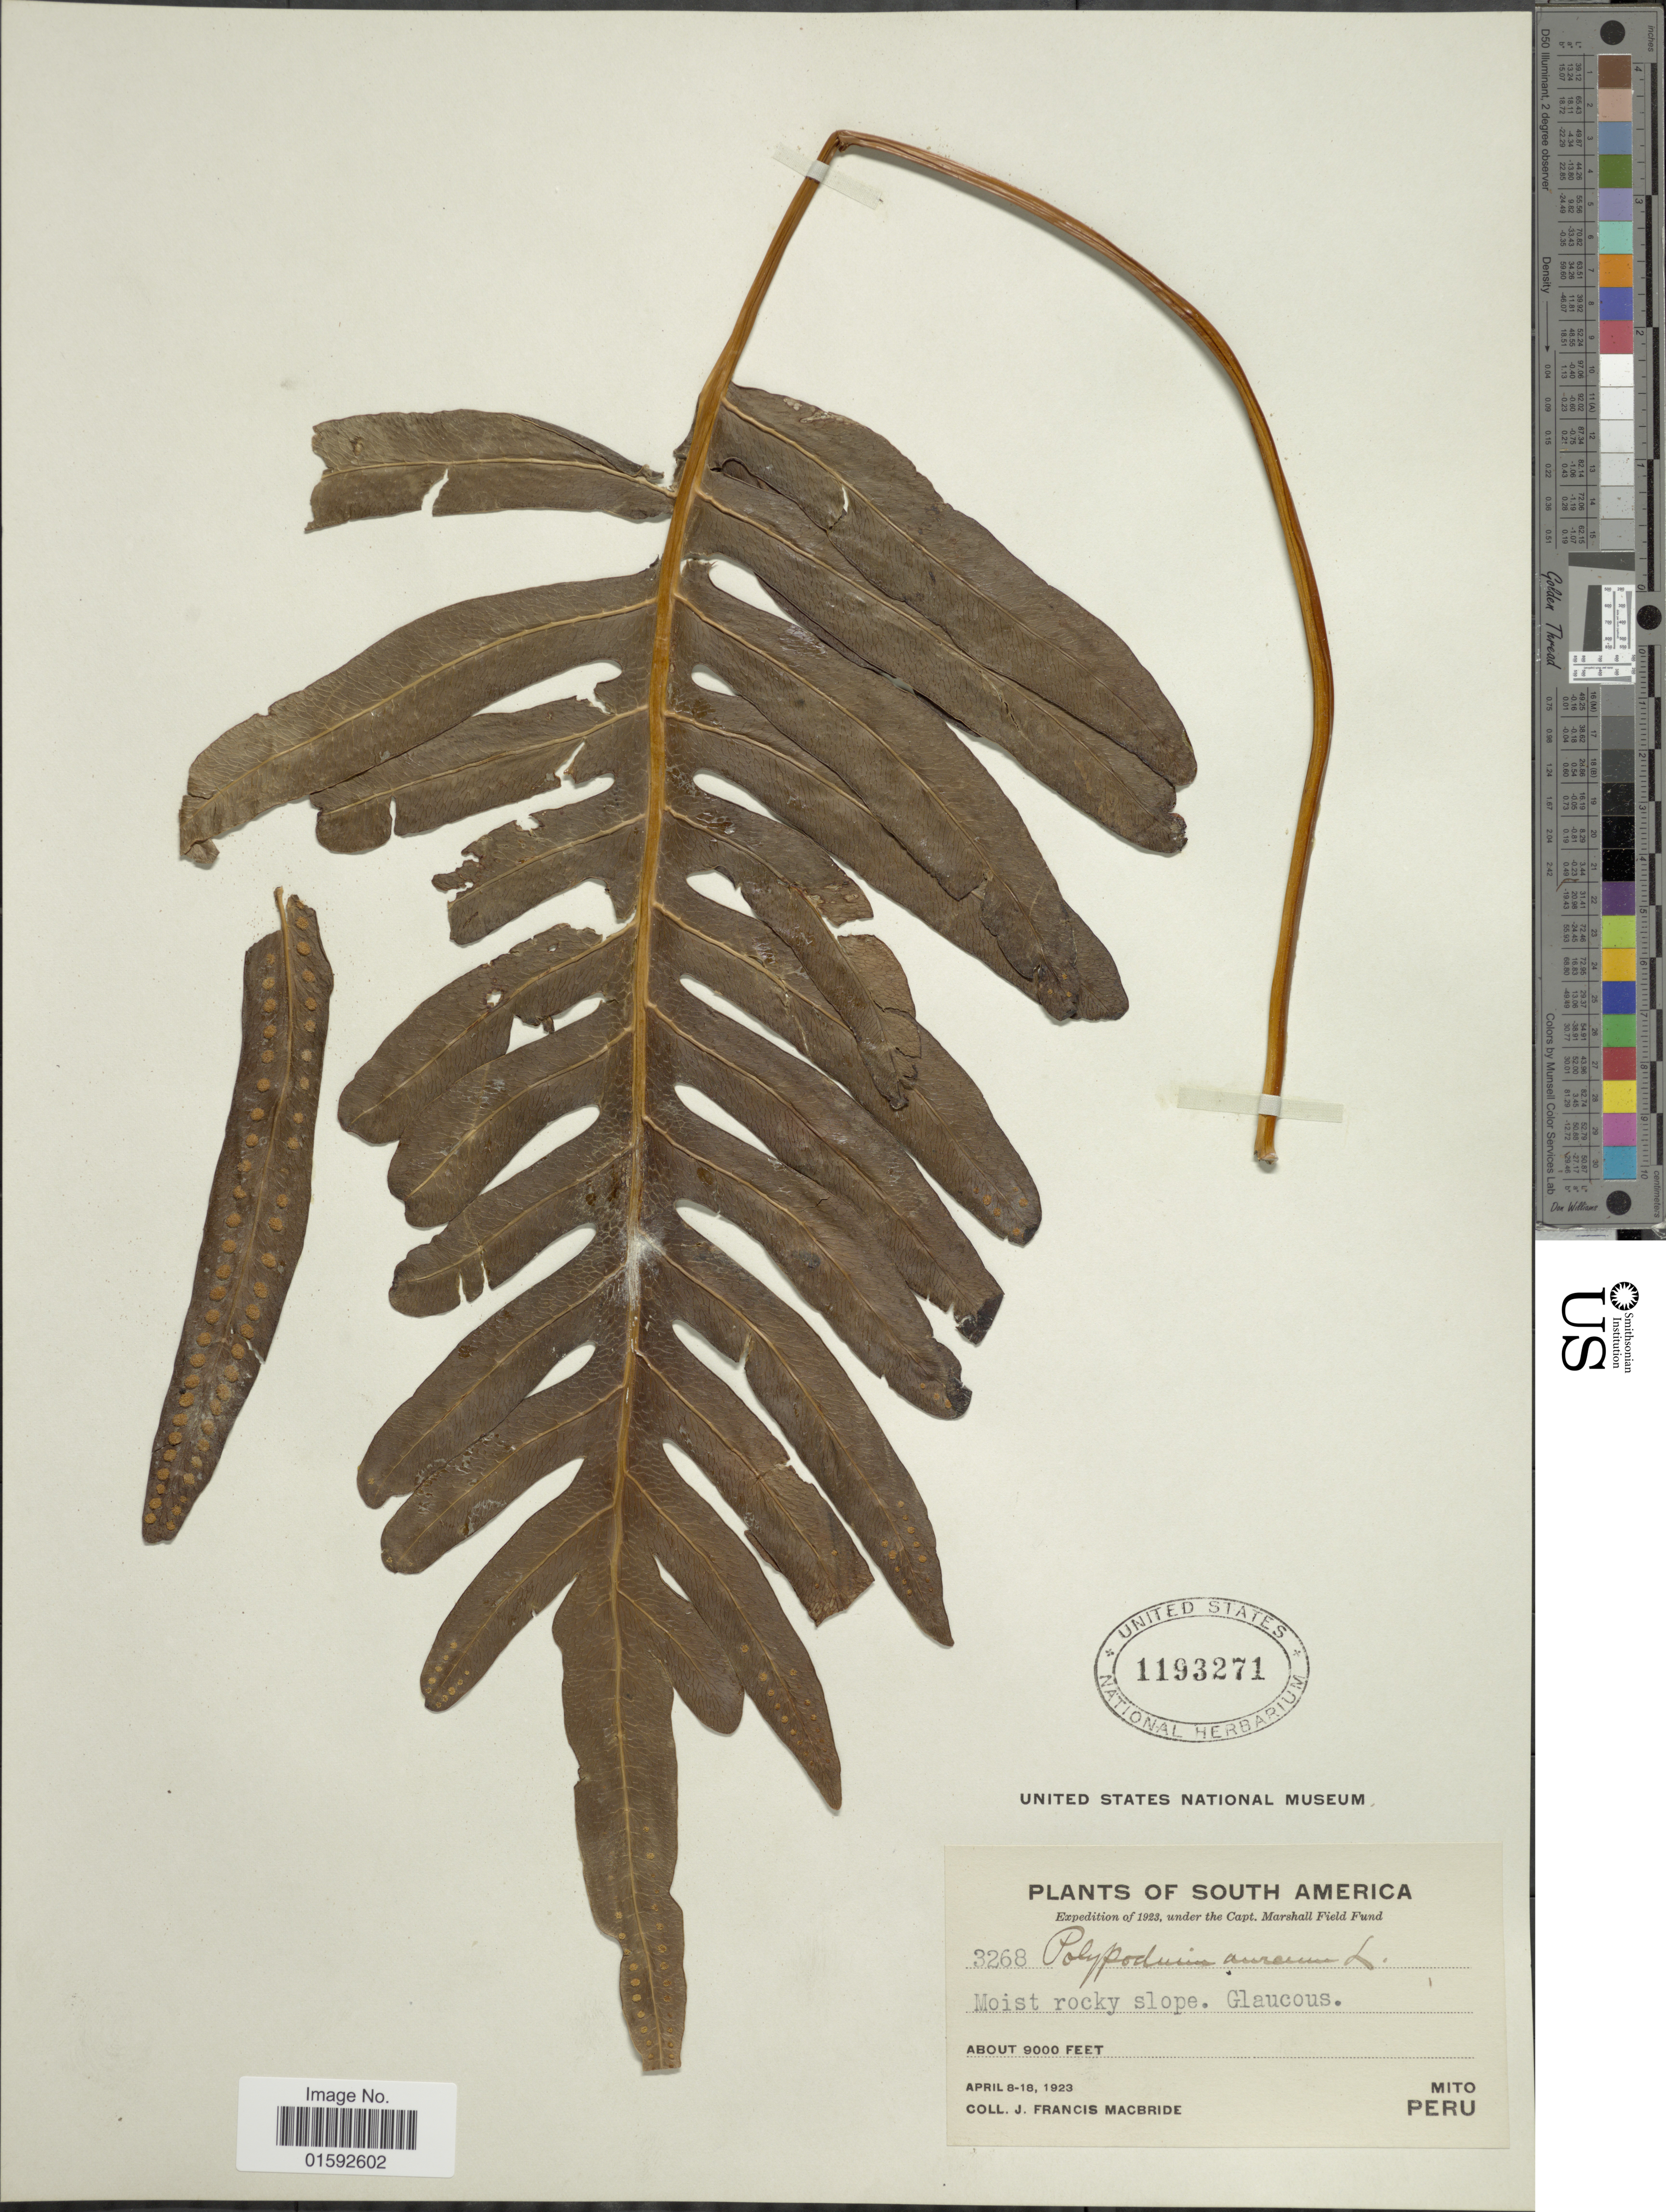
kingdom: Plantae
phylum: Tracheophyta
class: Polypodiopsida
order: Polypodiales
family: Polypodiaceae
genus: Phlebodium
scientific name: Phlebodium pseudoaureum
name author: (Cav.) Lellinger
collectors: J. F. Macbride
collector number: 3268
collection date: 1923-04-08/1923-04-18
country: Peru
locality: South America, Mito, Peru.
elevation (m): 2743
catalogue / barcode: US 1193271